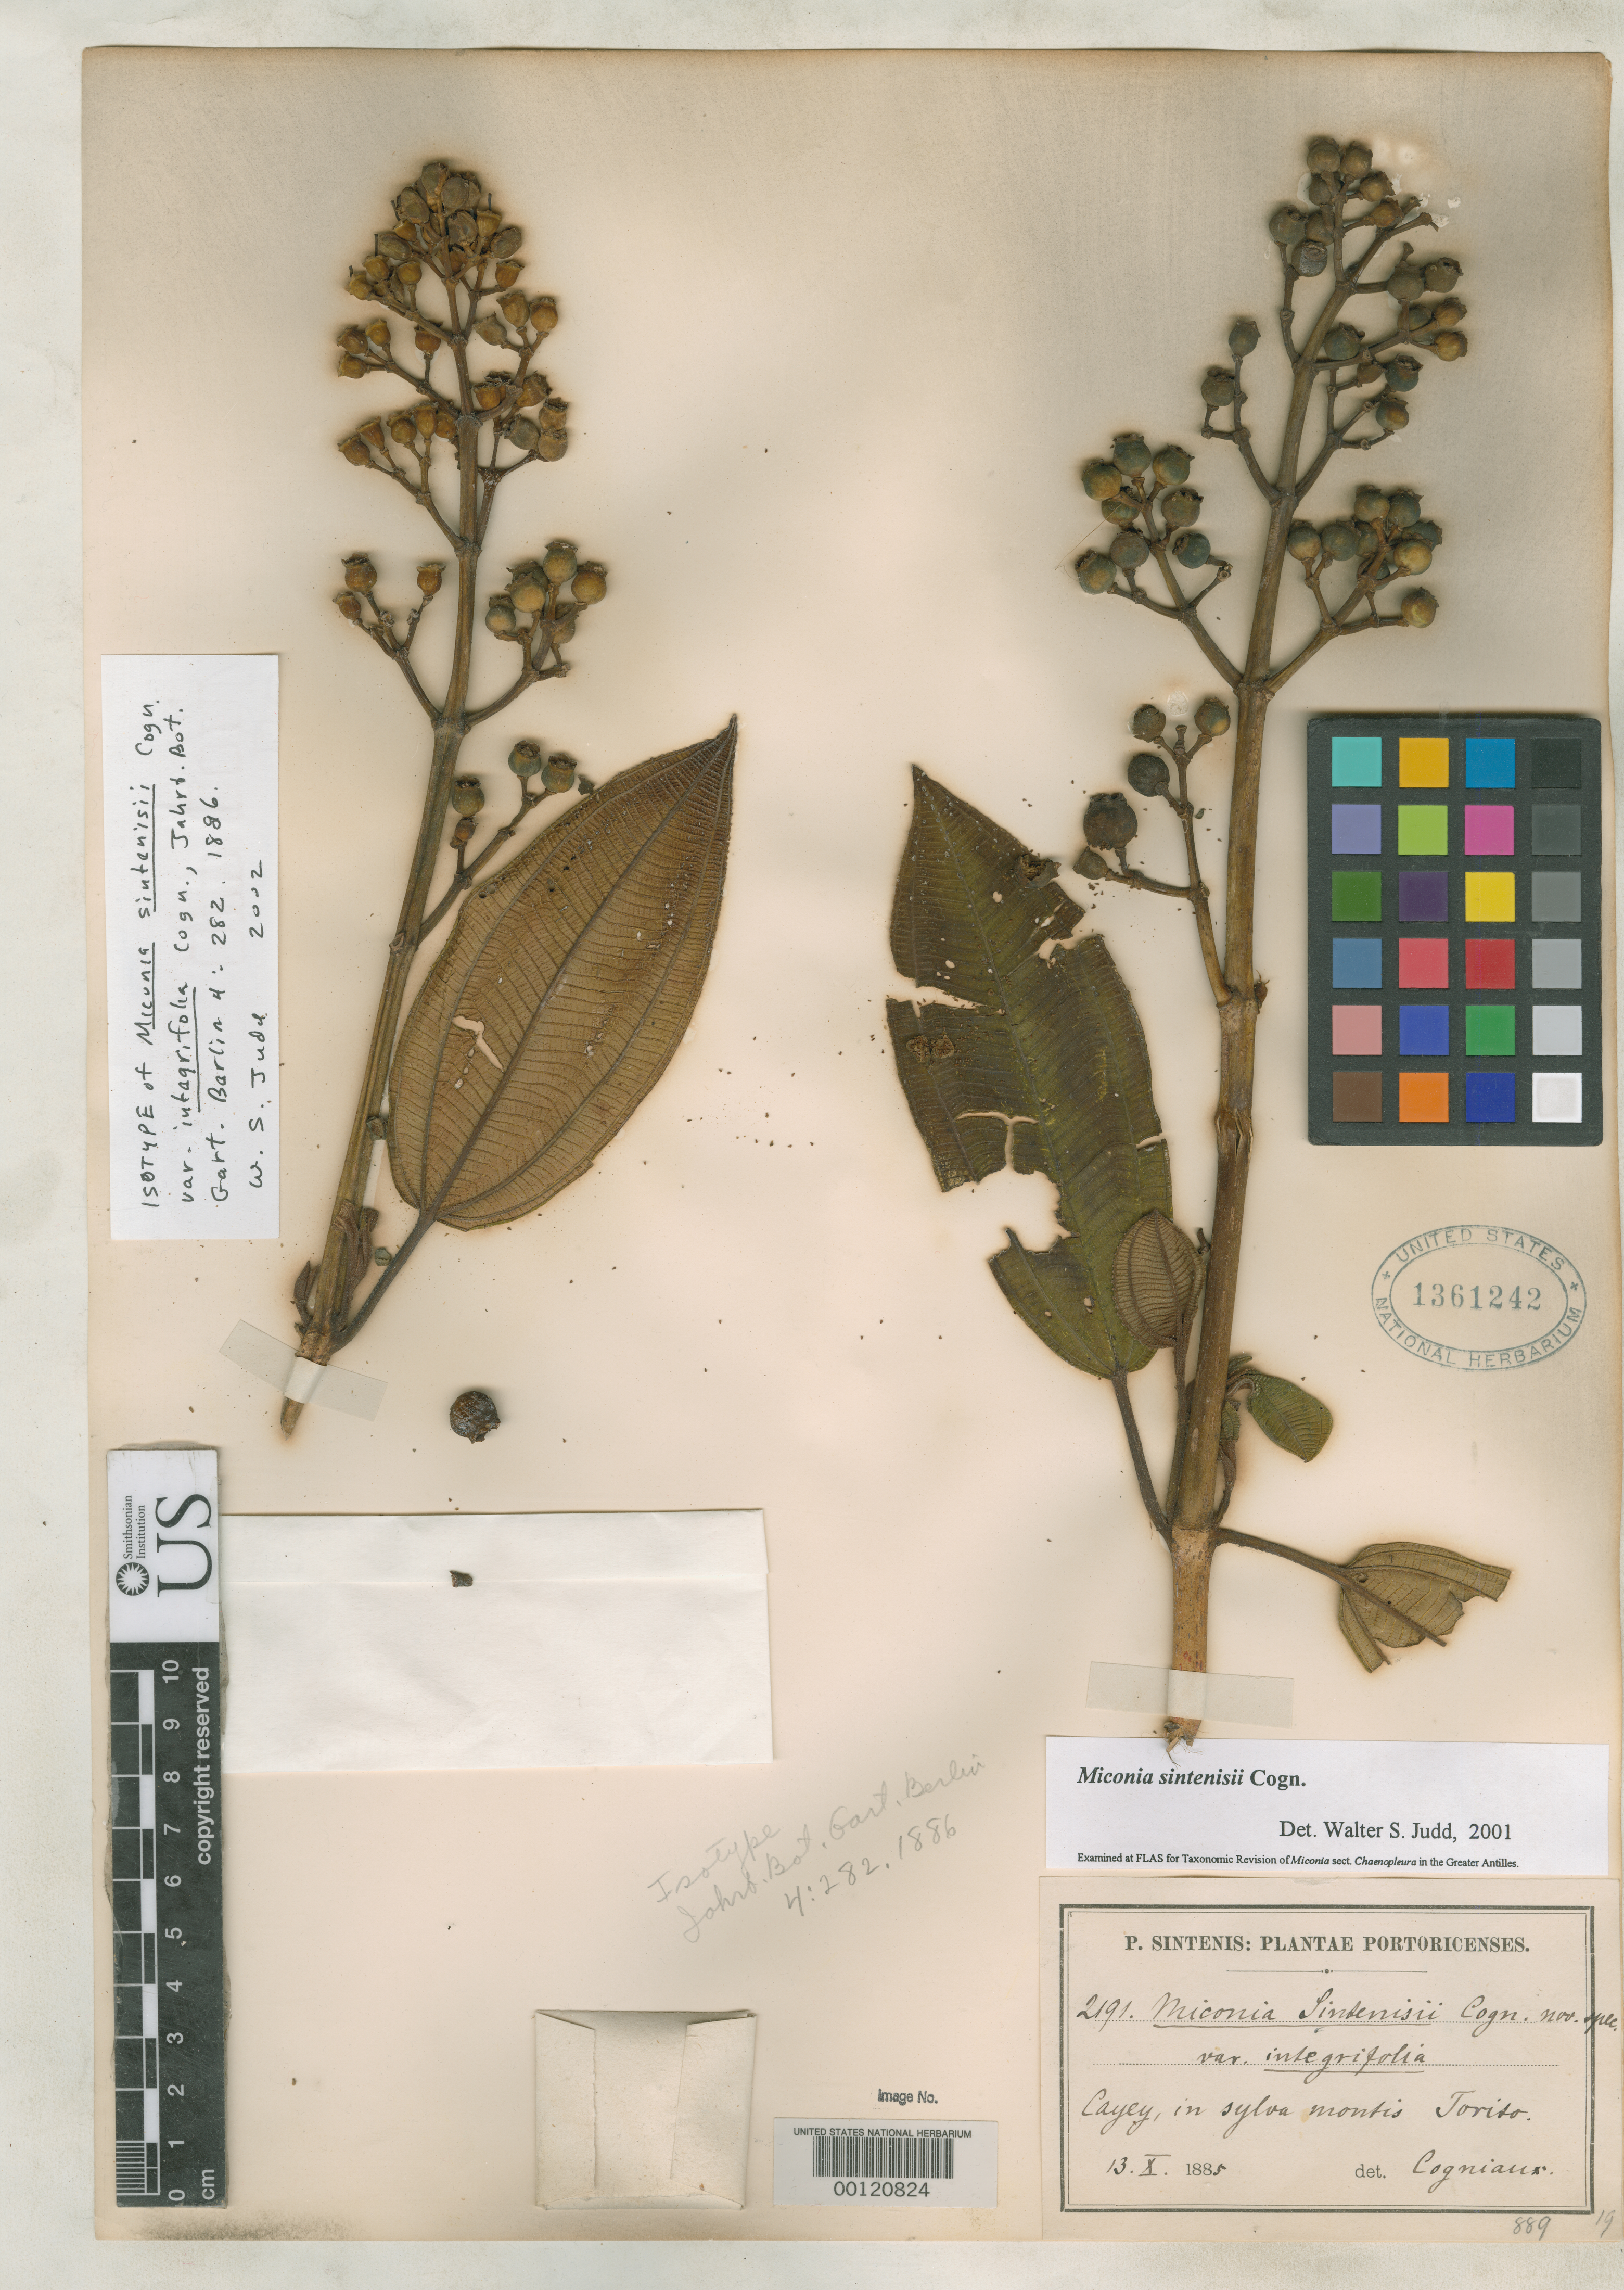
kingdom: Plantae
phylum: Tracheophyta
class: Magnoliopsida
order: Myrtales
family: Melastomataceae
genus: Miconia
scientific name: Miconia sintenisii var. integrifolia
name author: Cogn.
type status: Isotype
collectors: P. Sintenis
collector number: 2191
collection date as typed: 13 Oct 1885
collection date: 1885-10-13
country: Puerto Rico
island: Greater Antilles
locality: Cayey.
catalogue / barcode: US 1361242